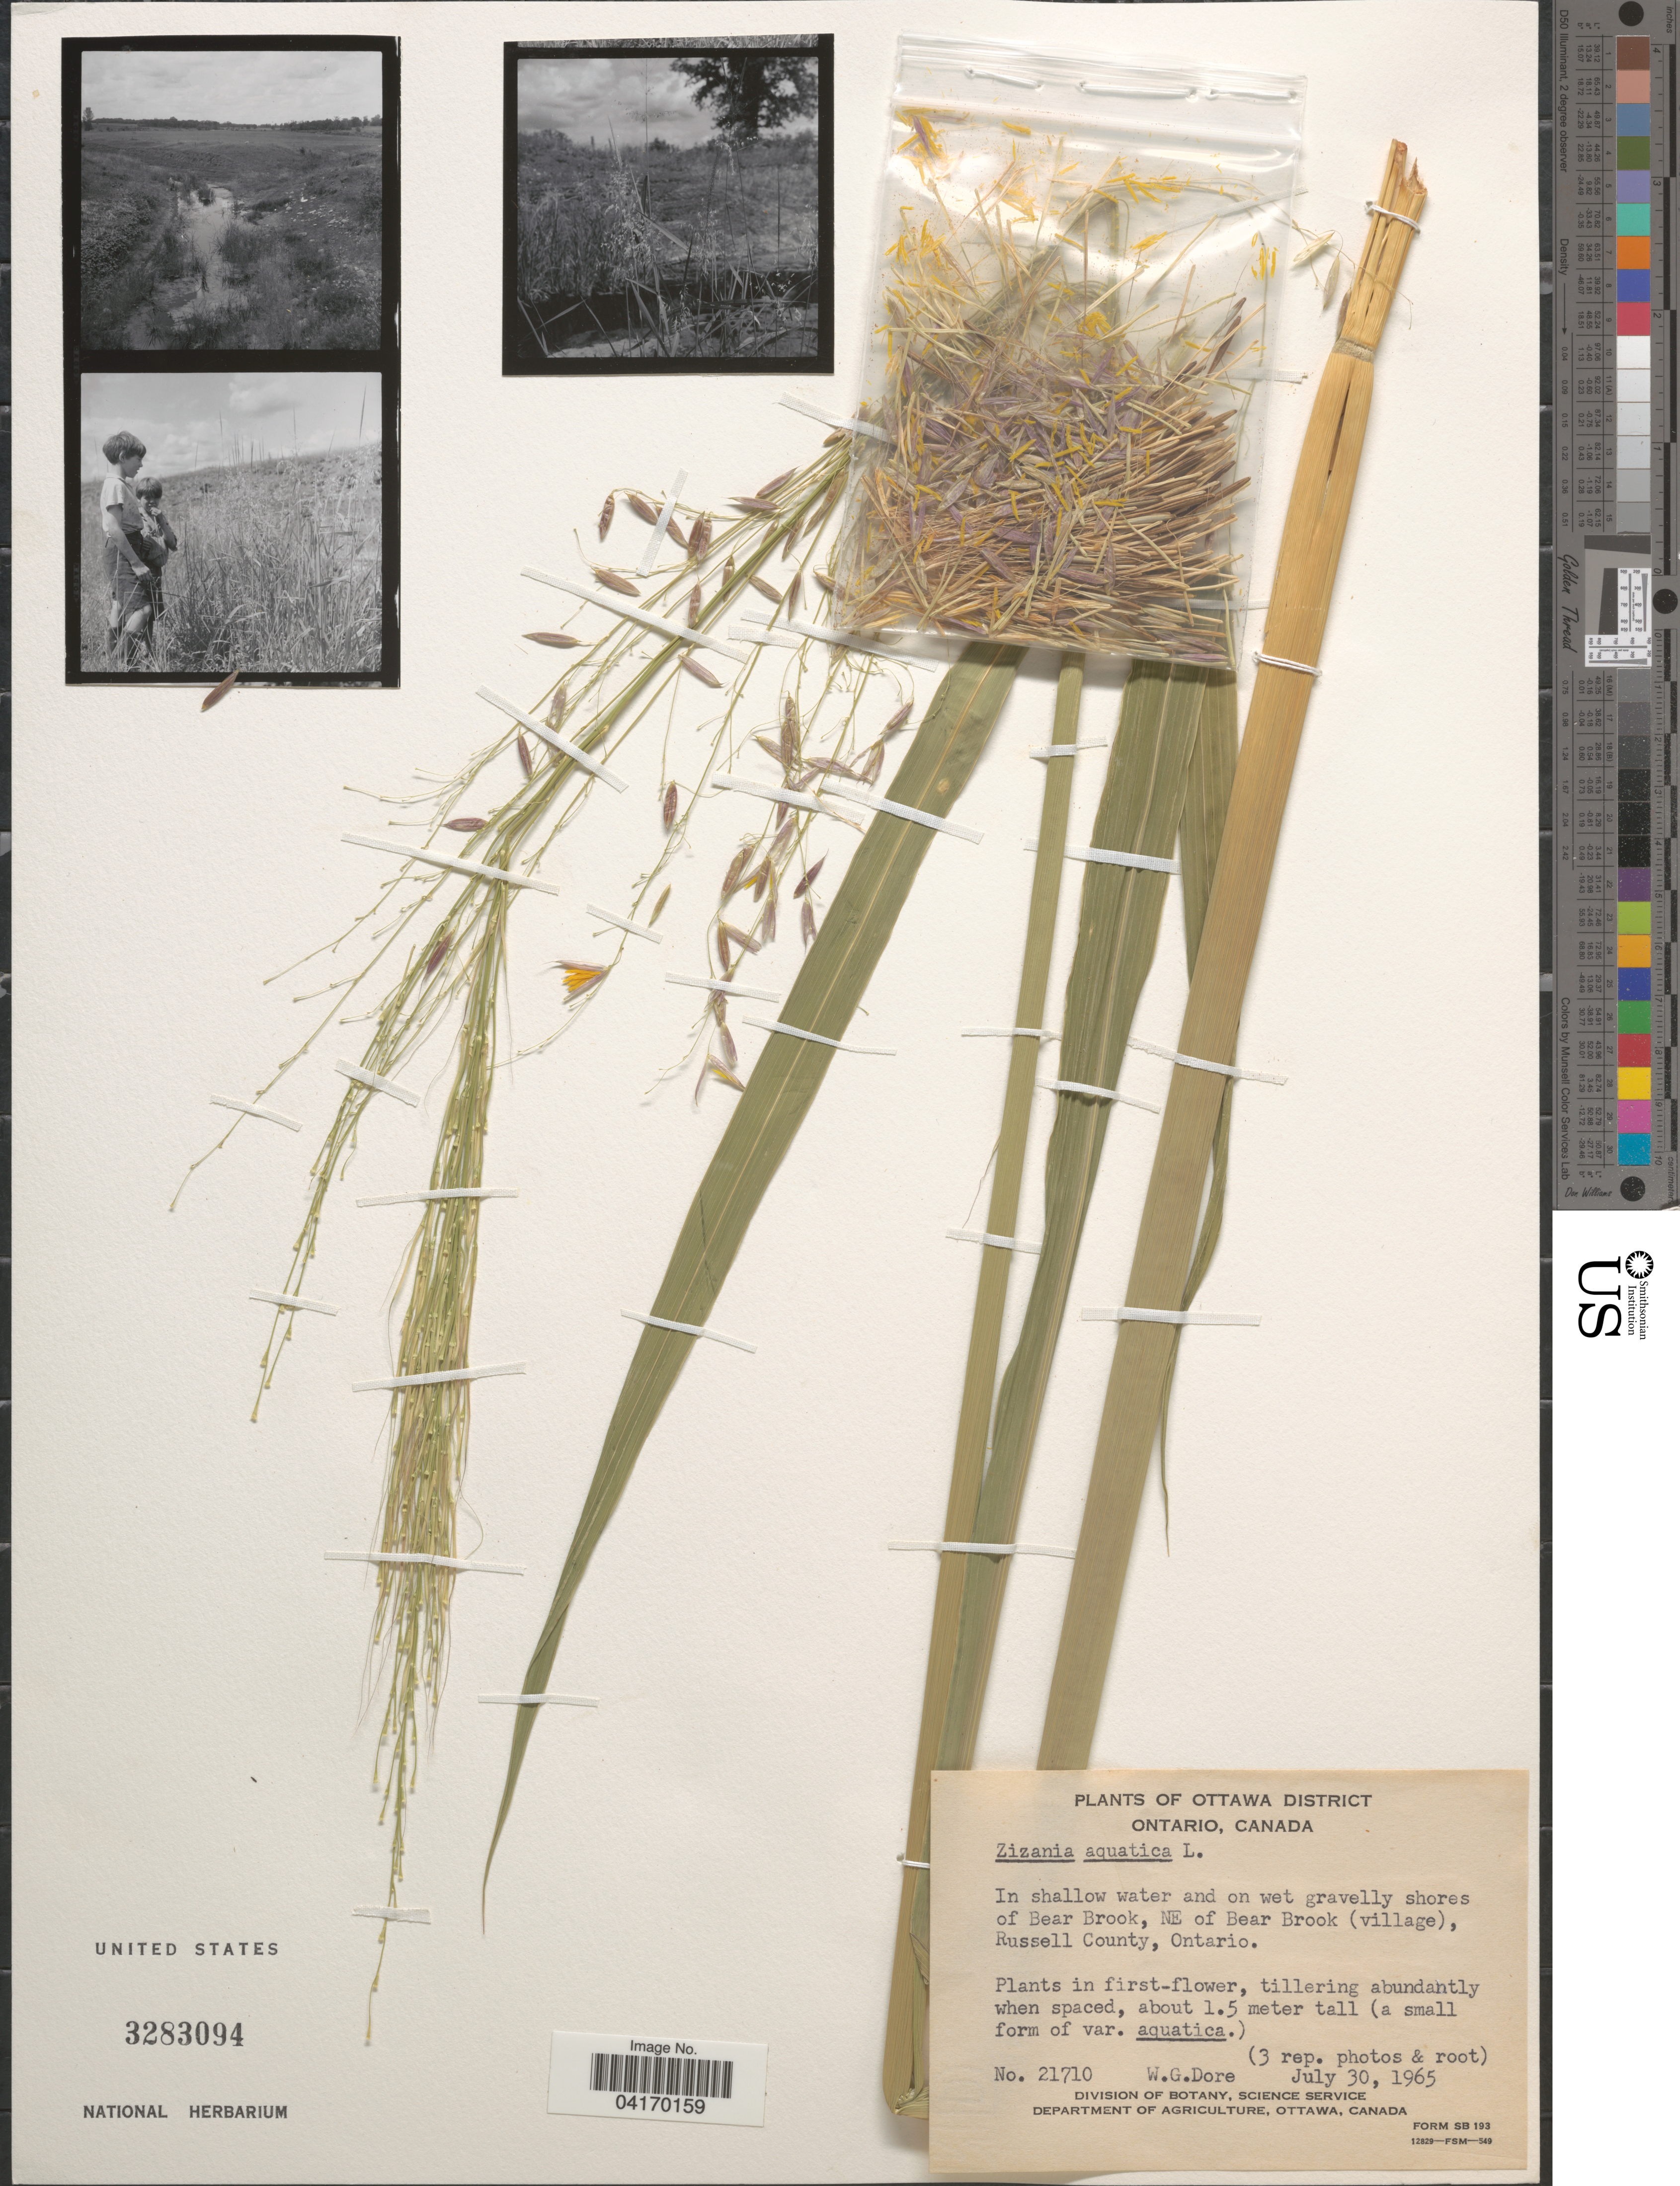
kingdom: Plantae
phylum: Tracheophyta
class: Liliopsida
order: Poales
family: Poaceae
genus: Zizania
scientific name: Zizania aquatica var. aquatica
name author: L.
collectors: W. Dore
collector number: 21710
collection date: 1965-07-30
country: Canada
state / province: Ontario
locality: Ottawa District. In shallow water and on wet gravelly shores of Bear Brook, NE of Bear Brook (village), Russell County.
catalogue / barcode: US 3283094